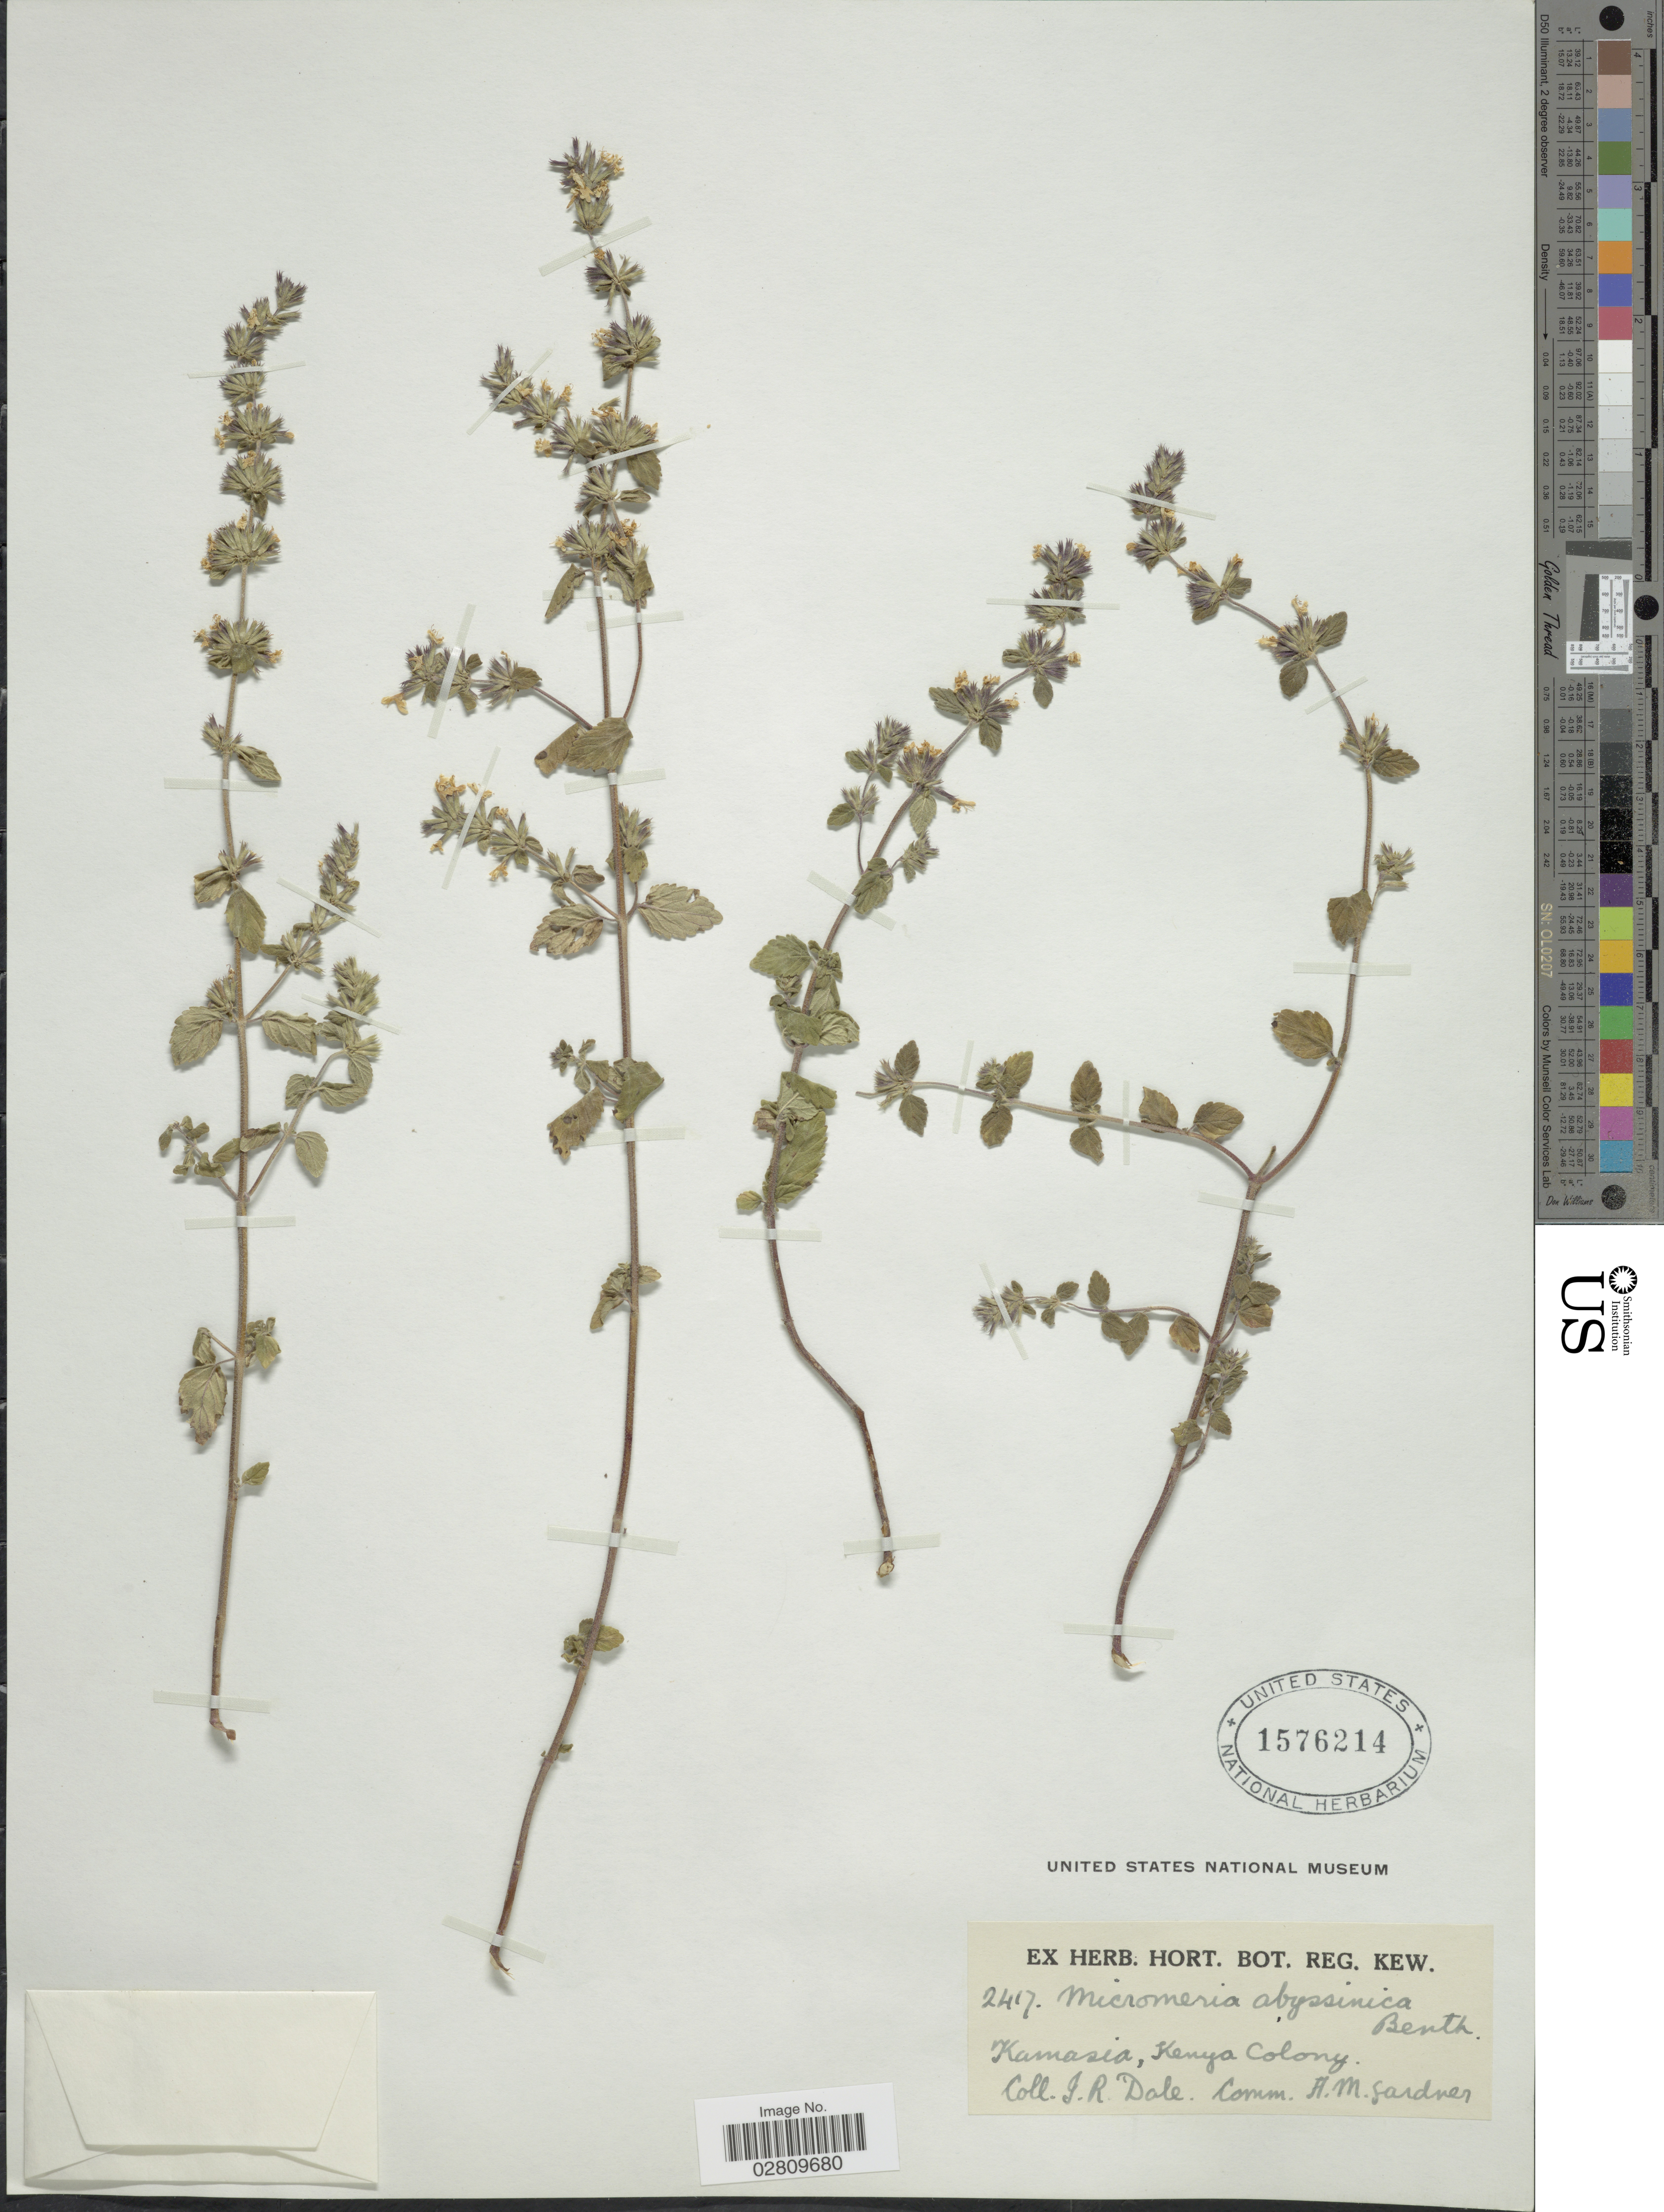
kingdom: Plantae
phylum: Tracheophyta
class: Magnoliopsida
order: Lamiales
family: Lamiaceae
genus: Micromeria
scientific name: Micromeria abyssinica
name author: Benth.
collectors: I. Dale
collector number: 2417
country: Kenya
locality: Kamasia, Kenya Colony.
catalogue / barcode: US 1576214